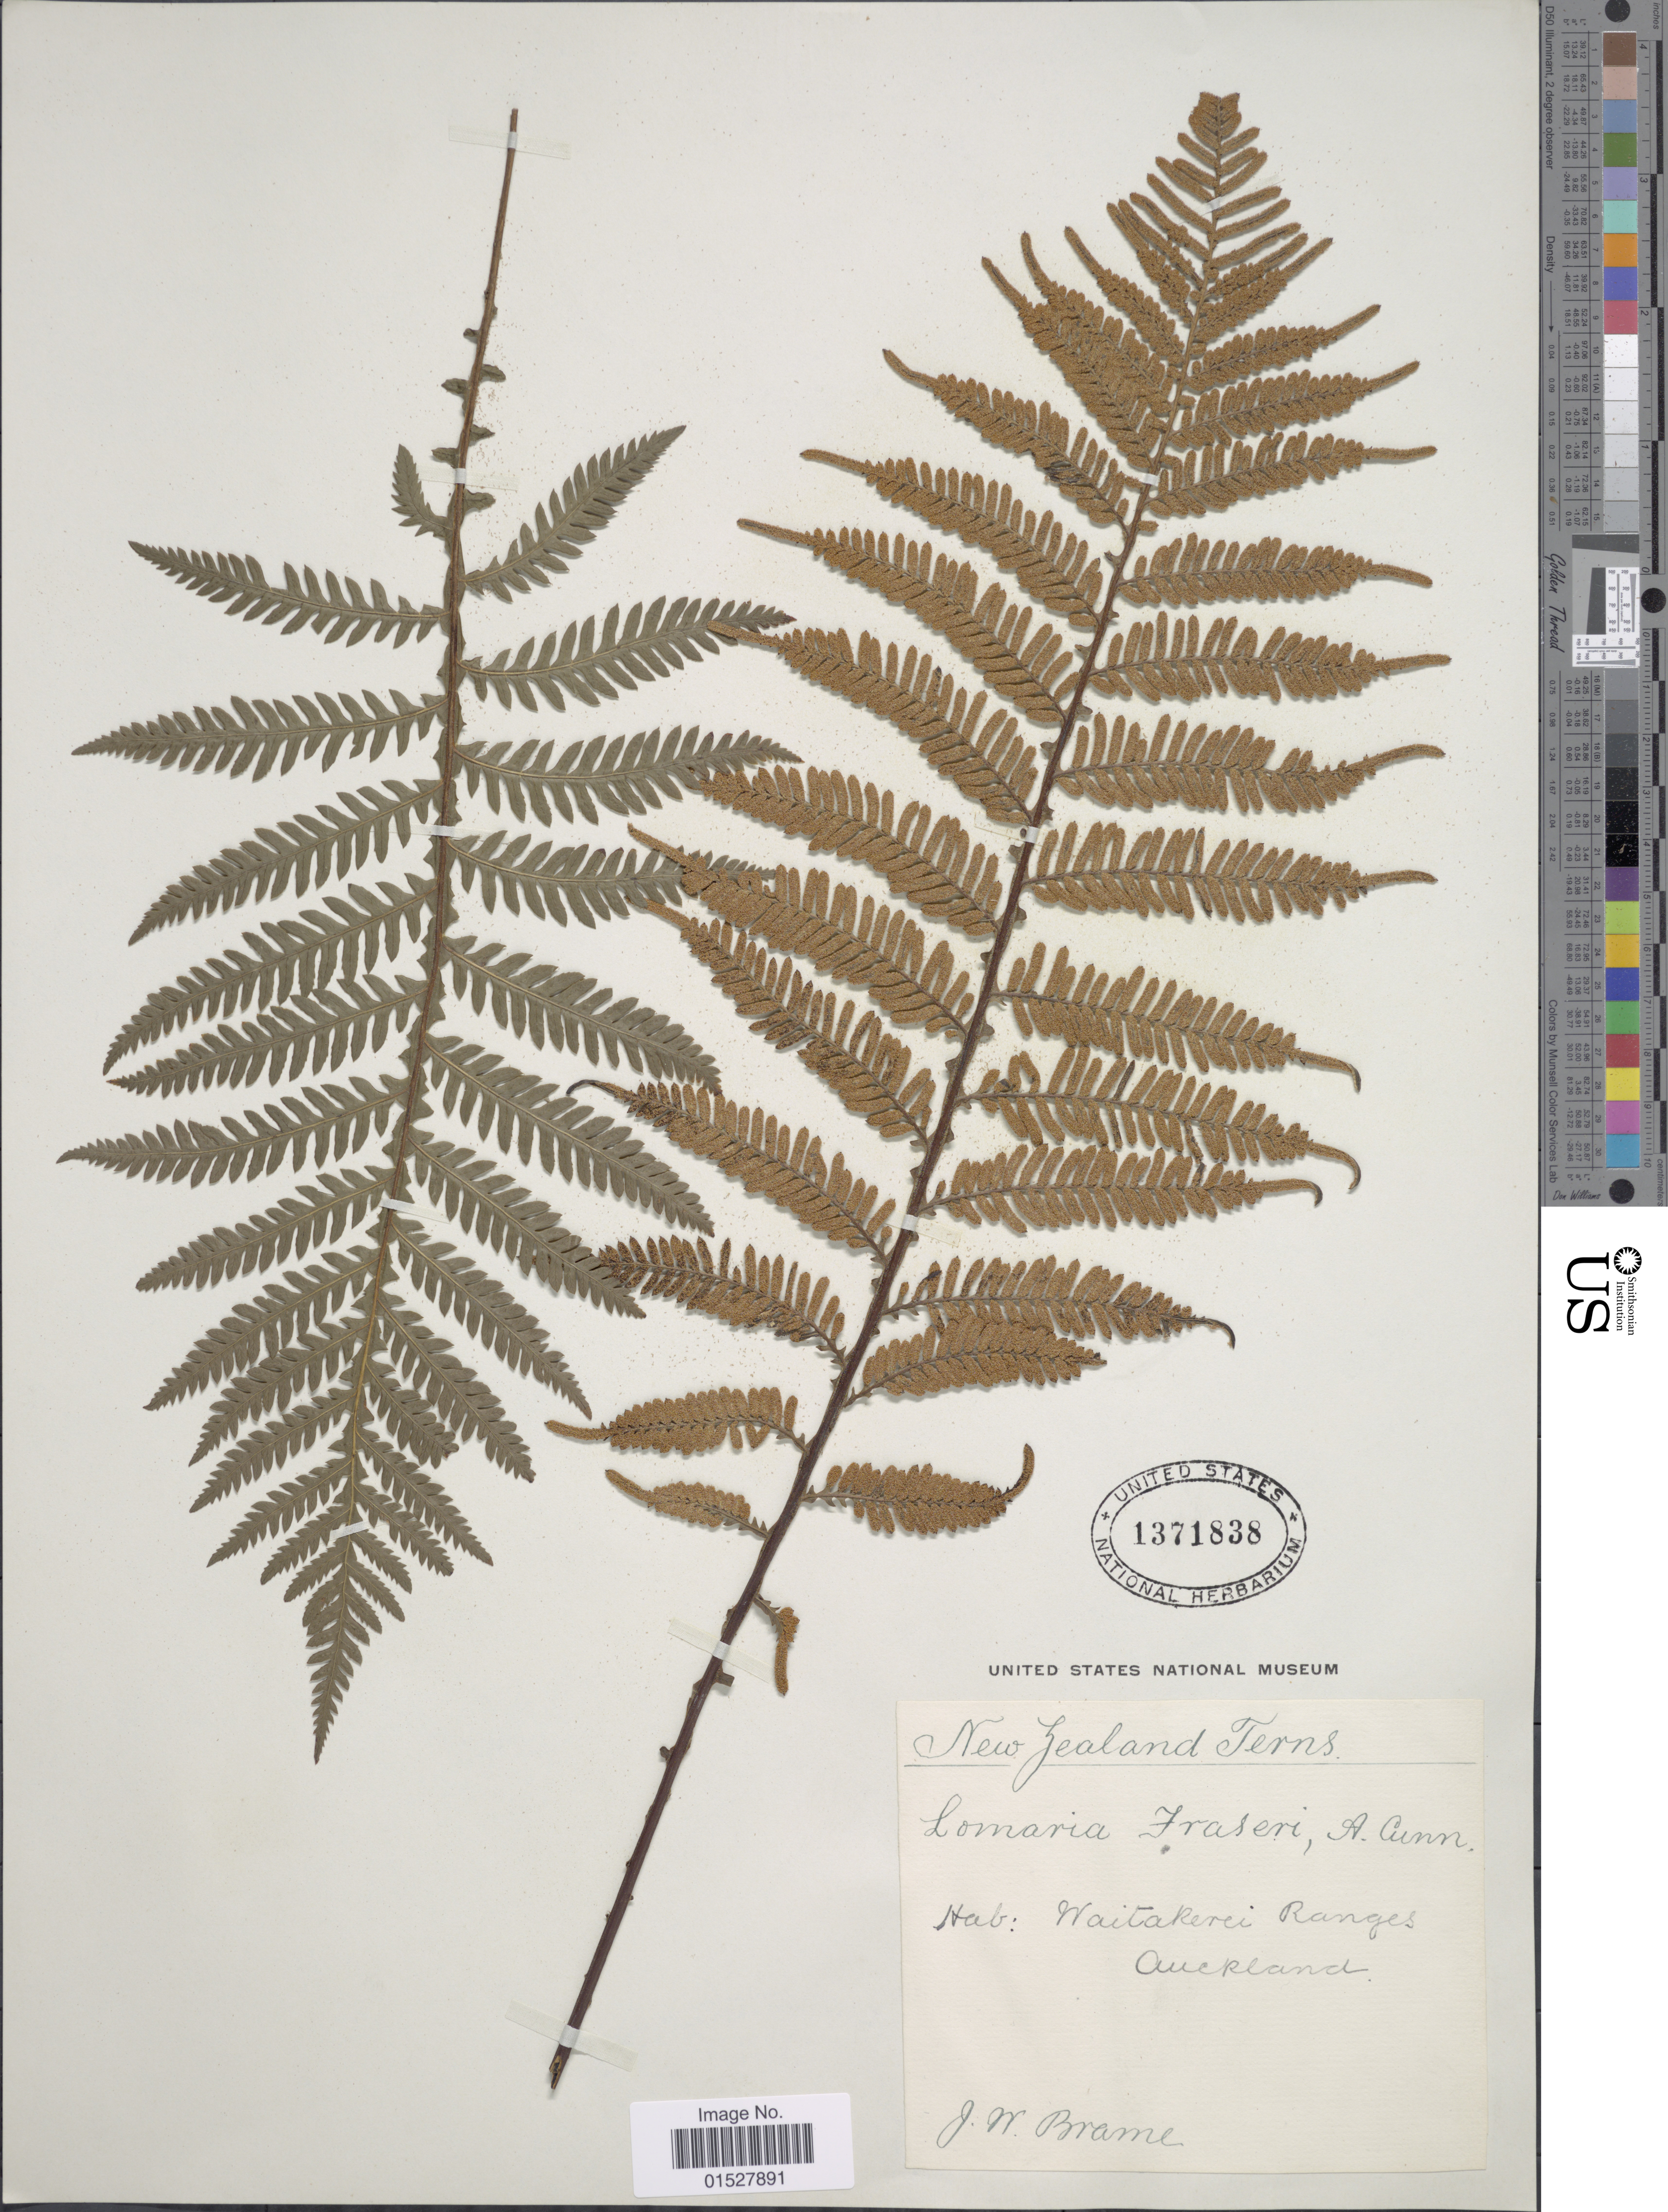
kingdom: Plantae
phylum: Tracheophyta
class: Polypodiopsida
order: Polypodiales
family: Blechnaceae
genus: Blechnum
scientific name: Blechnum fraseri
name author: (A. Cunn.) Luerss.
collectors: J. Brame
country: New Zealand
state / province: Auckland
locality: Waitakerei Ranges.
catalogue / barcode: US 1371838